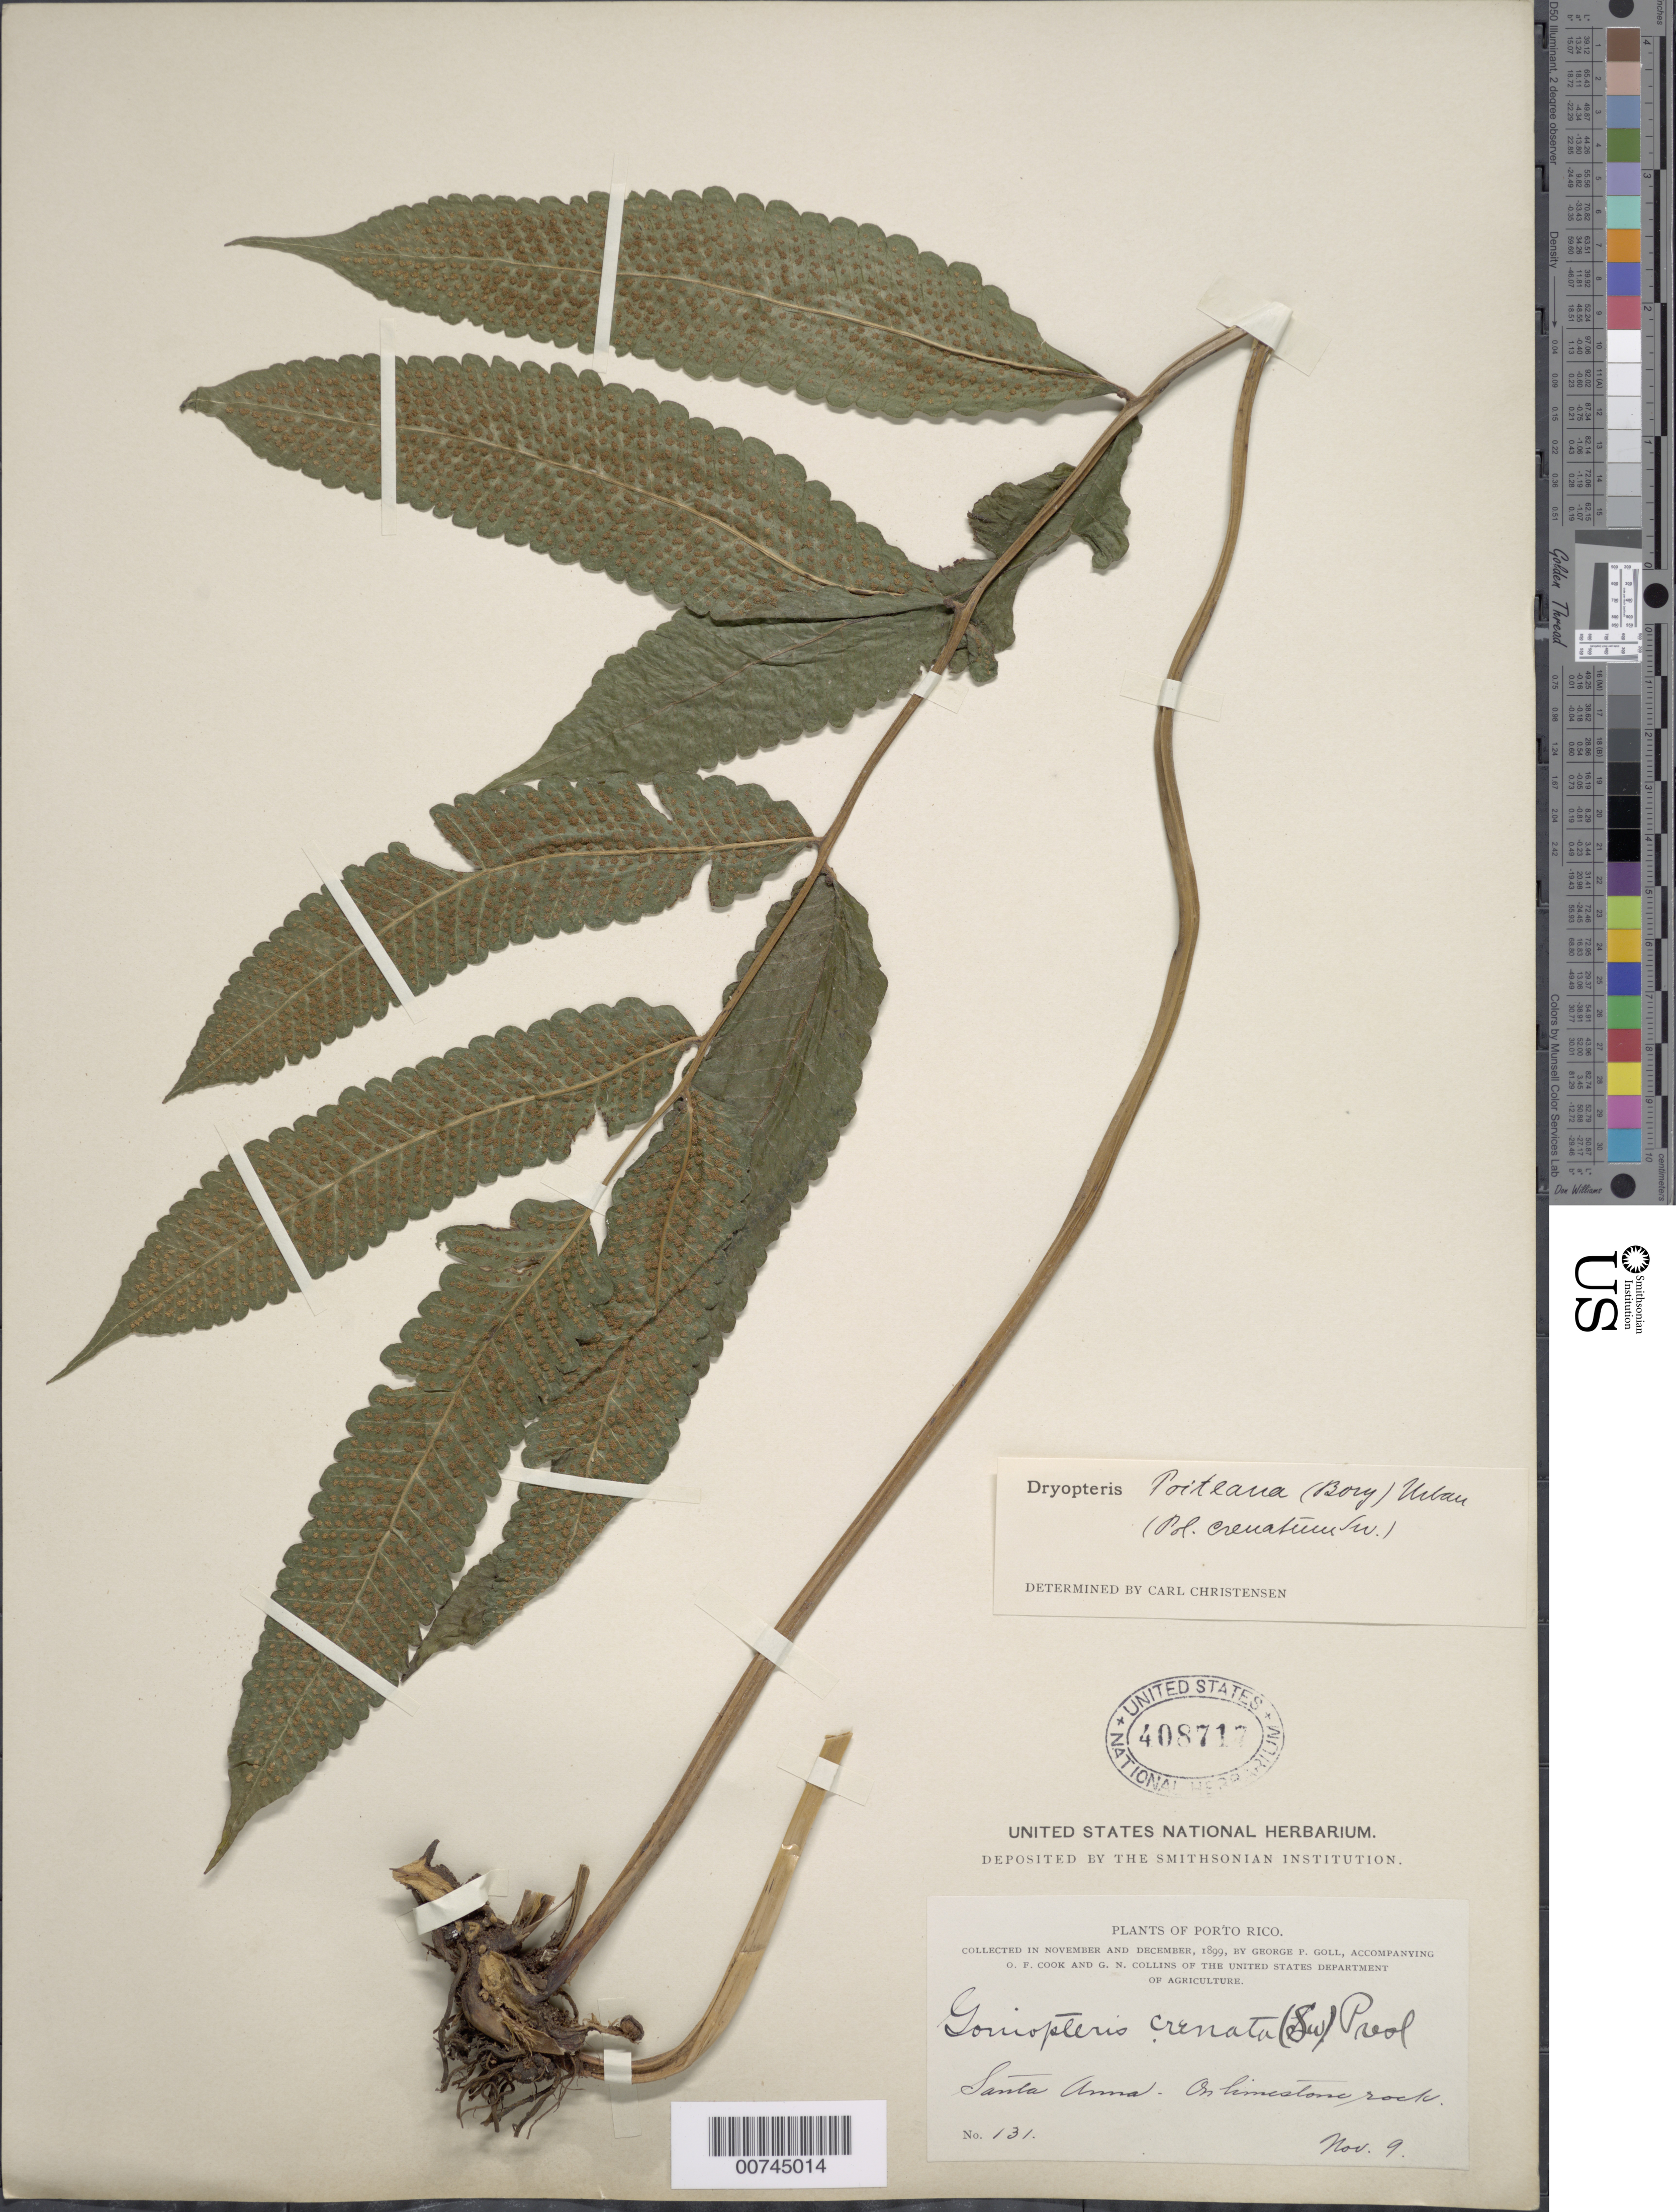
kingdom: Plantae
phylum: Tracheophyta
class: Polypodiopsida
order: Polypodiales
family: Thelypteridaceae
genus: Goniopteris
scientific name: Goniopteris poiteana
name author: (Bory) Ching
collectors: G. Goll, O. F. Cook & G. N. Collins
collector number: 131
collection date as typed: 09 Nov 1899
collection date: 1899-11-09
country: Puerto Rico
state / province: San Juan (?)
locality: Santa Anna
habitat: On limestone rocks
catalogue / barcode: US 408717